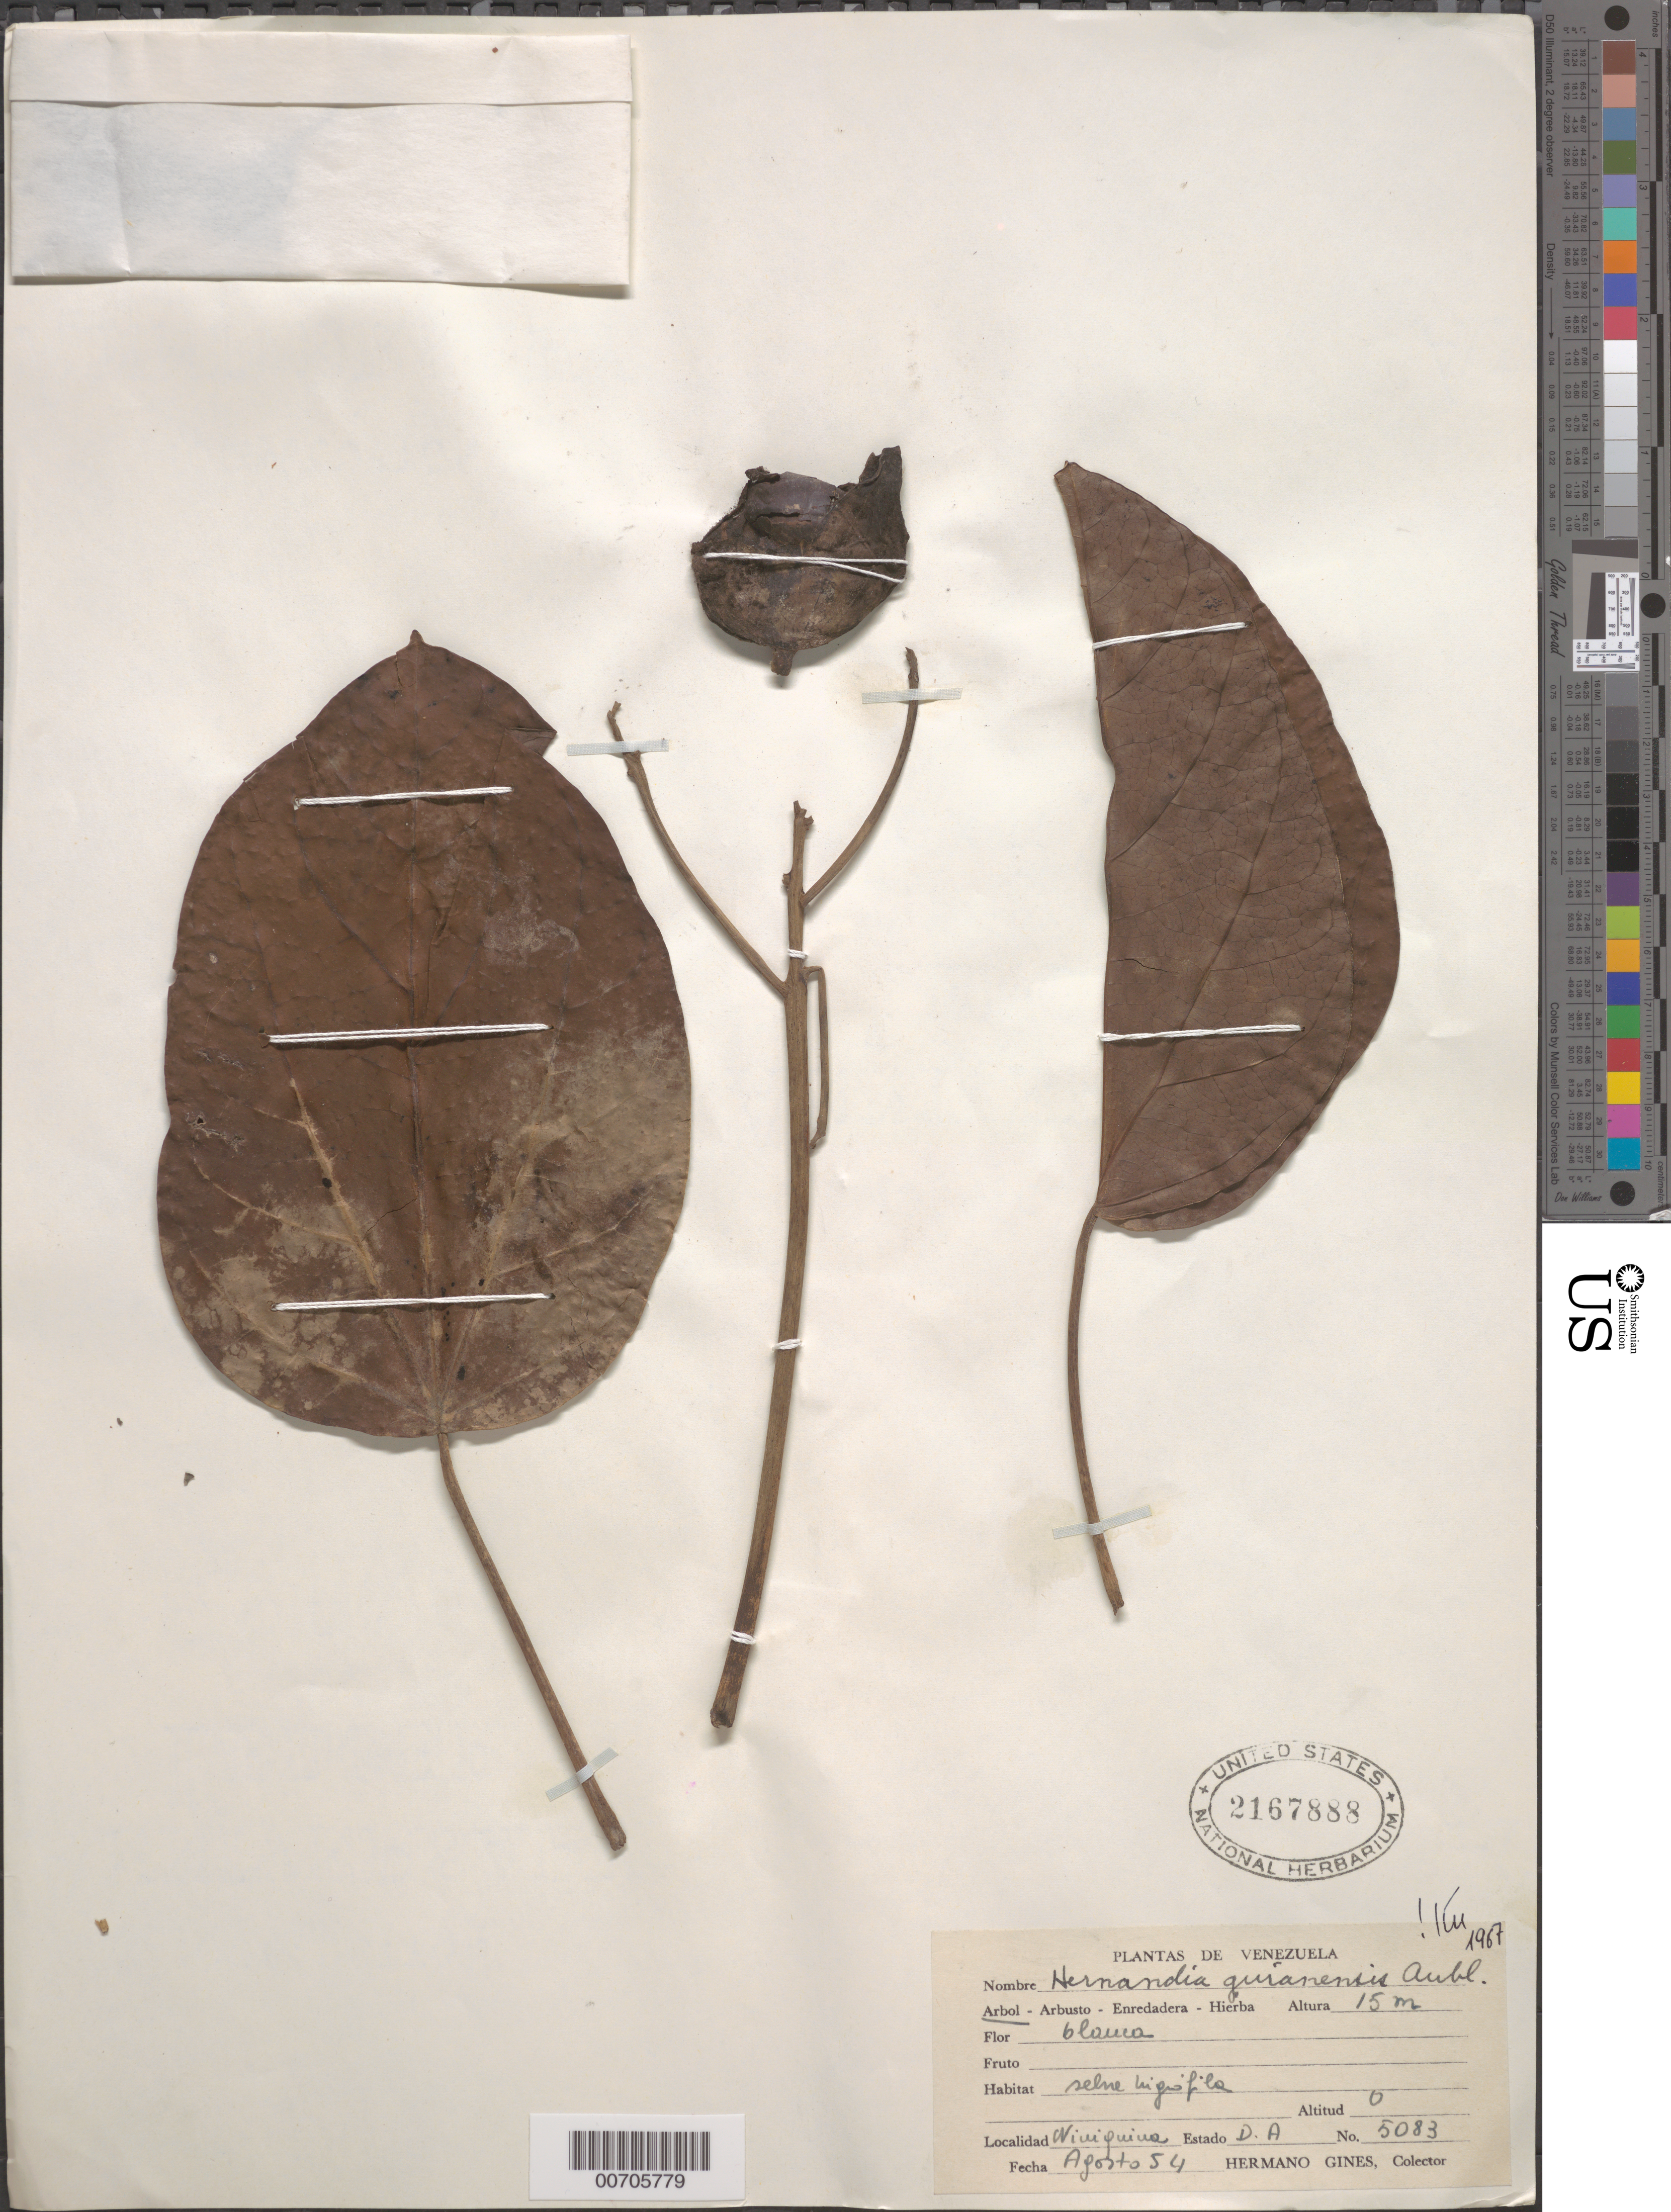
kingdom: Plantae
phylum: Tracheophyta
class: Magnoliopsida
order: Laurales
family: Hernandiaceae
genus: Hernandia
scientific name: Hernandia guianensis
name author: Aubl.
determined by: Kubitzki, Klaus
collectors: H. Gines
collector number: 5083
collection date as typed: Aug-54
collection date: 1954-08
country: Venezuela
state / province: Delta Amacuro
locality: C. Wiuiquina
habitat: Selva higofilo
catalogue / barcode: US 2167888